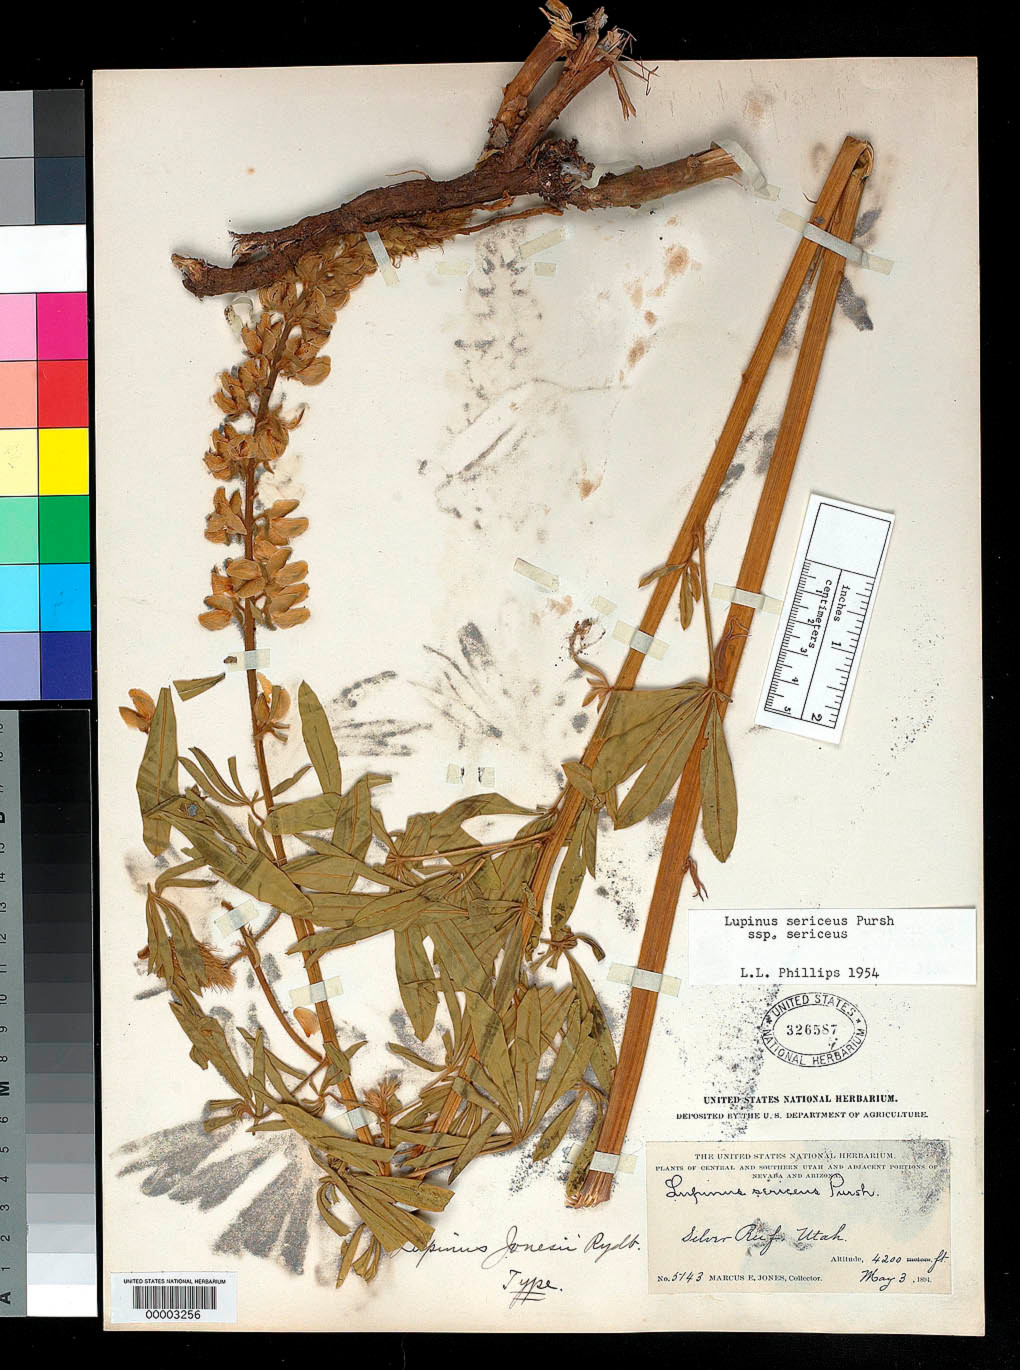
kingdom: Plantae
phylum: Tracheophyta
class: Magnoliopsida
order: Fabales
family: Fabaceae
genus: Lupinus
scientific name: Lupinus jonesii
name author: Rydb.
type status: Holotype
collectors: M. E. Jones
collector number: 5143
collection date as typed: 03 May 1894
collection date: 1894-05-03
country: United States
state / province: Utah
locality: Silver Reef.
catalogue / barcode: US 326587